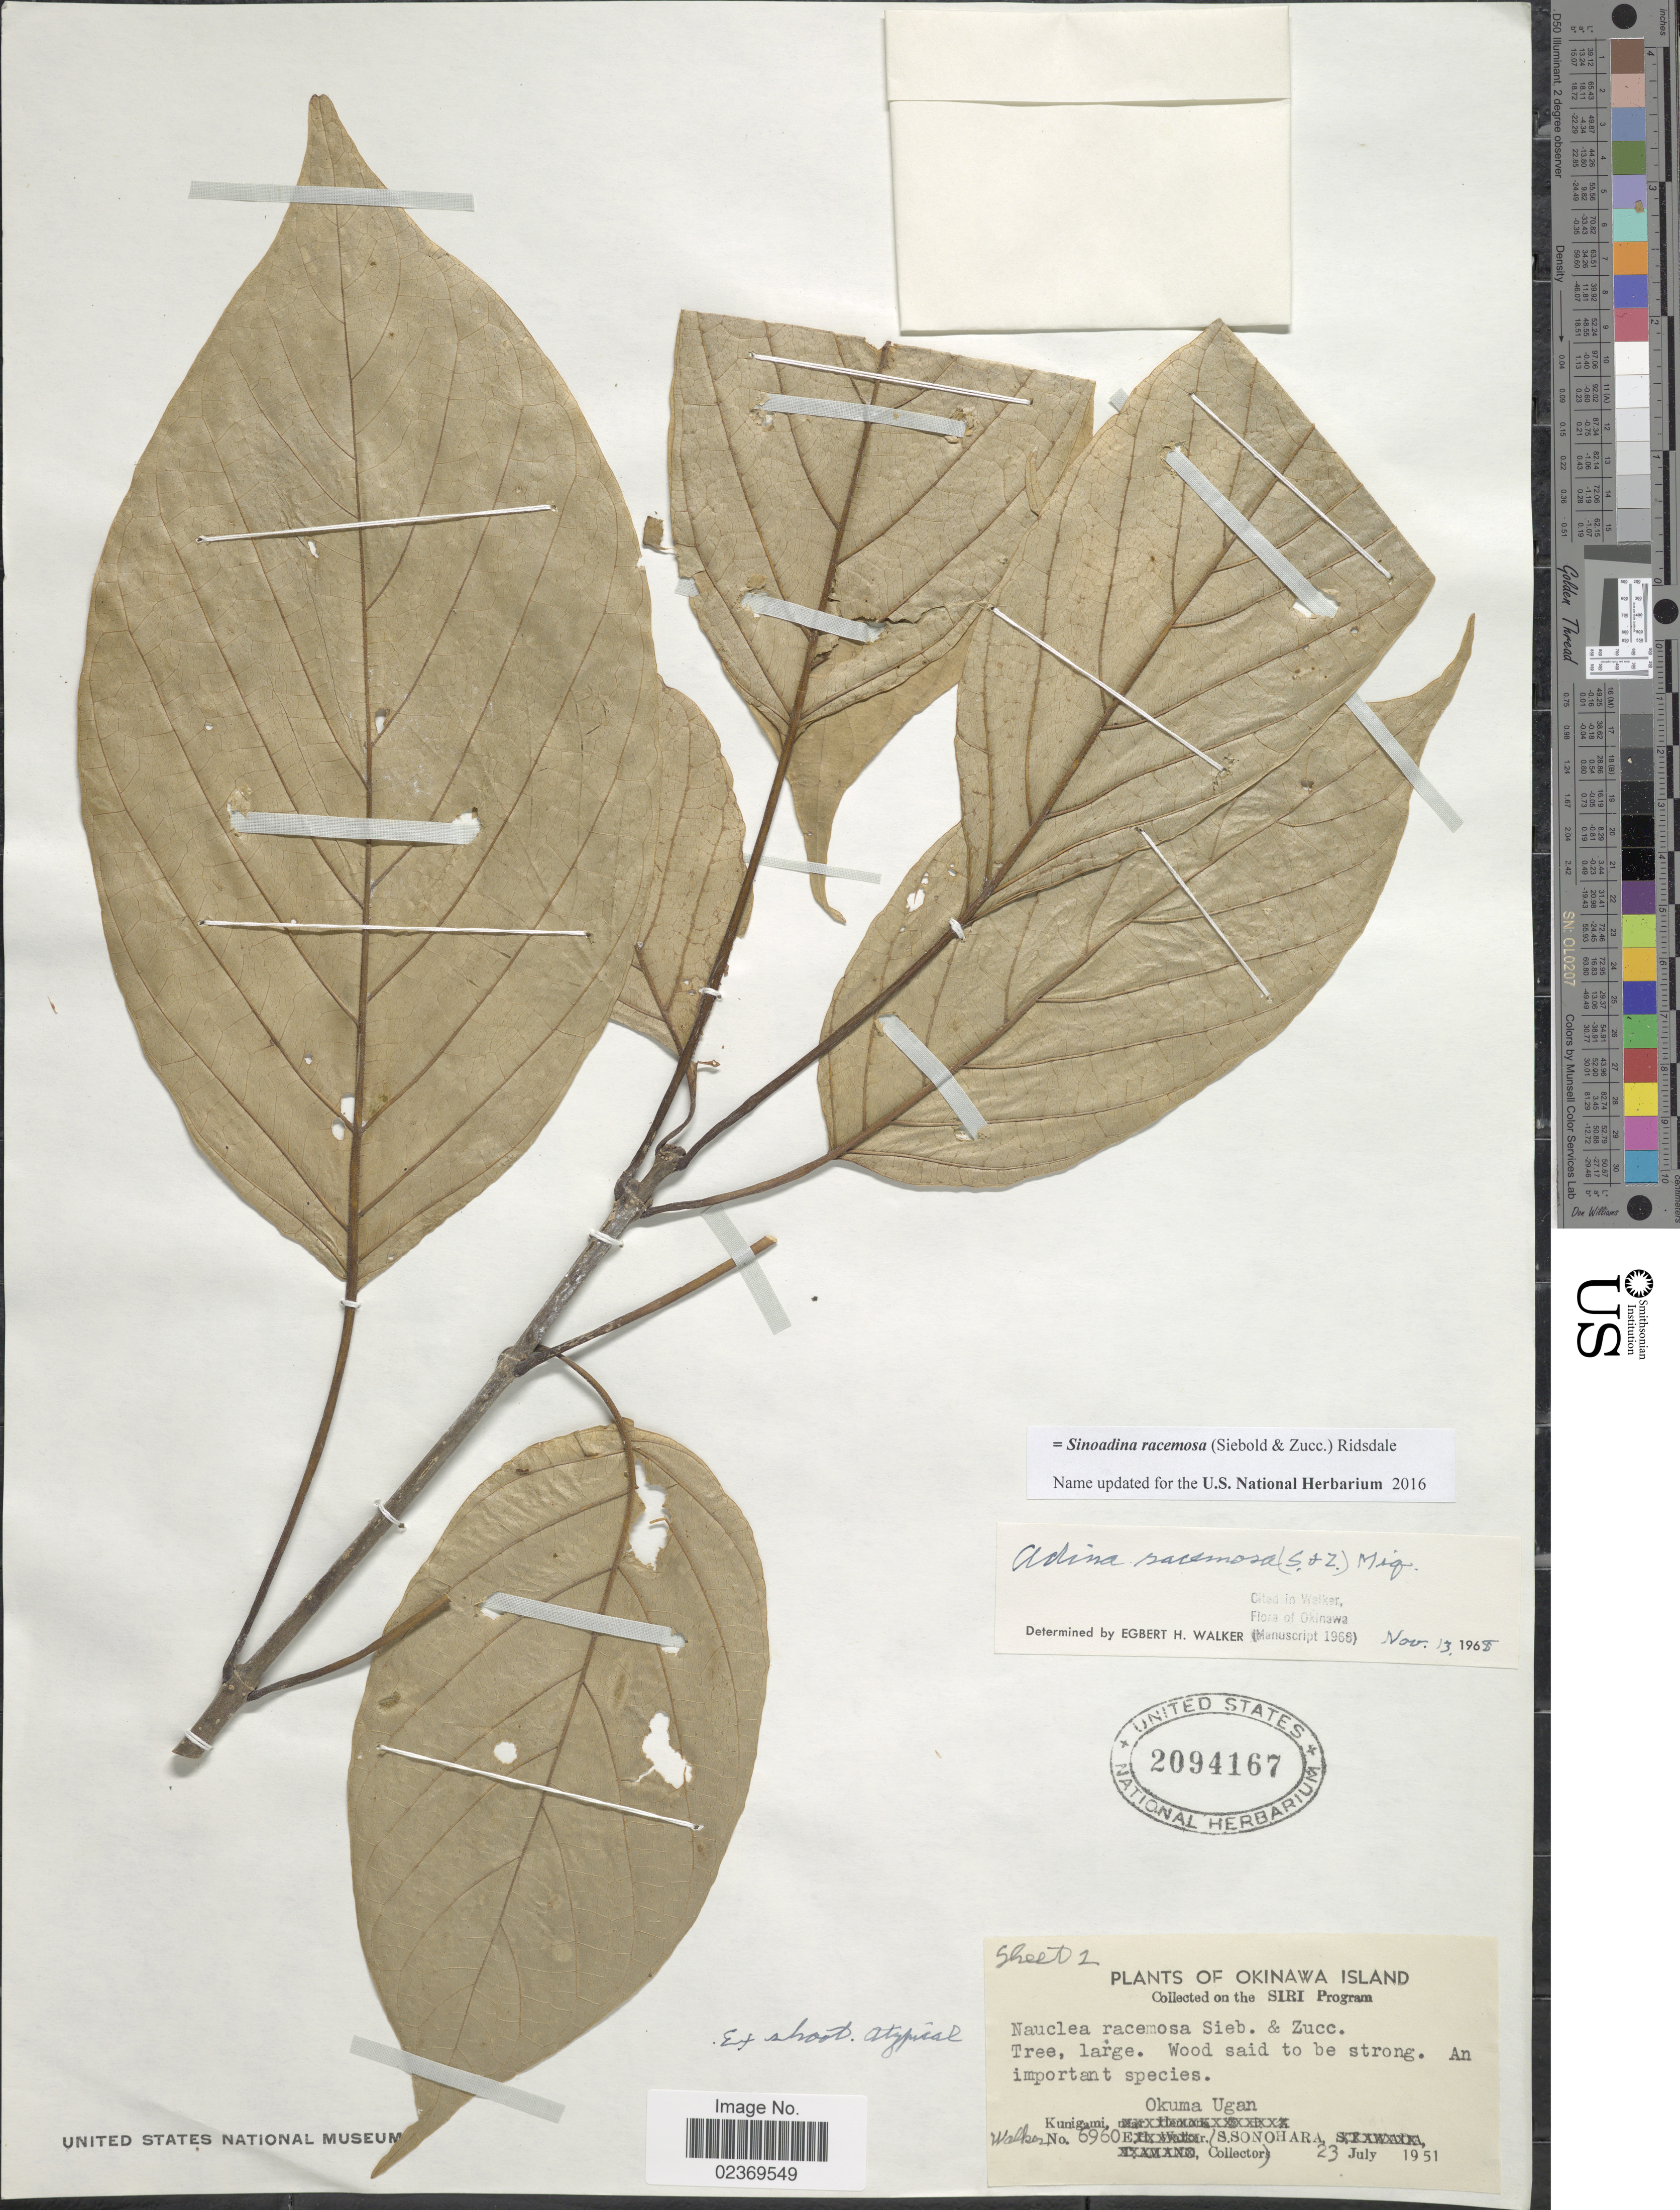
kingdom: Plantae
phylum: Tracheophyta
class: Magnoliopsida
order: Gentianales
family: Rubiaceae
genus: Sinoadina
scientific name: Sinoadina racemosa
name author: (Siebold & Zucc.) Risdale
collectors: S. Sonohara & -. Walker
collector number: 6960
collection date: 1951-07-23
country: Japan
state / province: Okinawa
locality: Okinawa Island, Okuma Ugan, Kunigami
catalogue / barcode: US 2094167